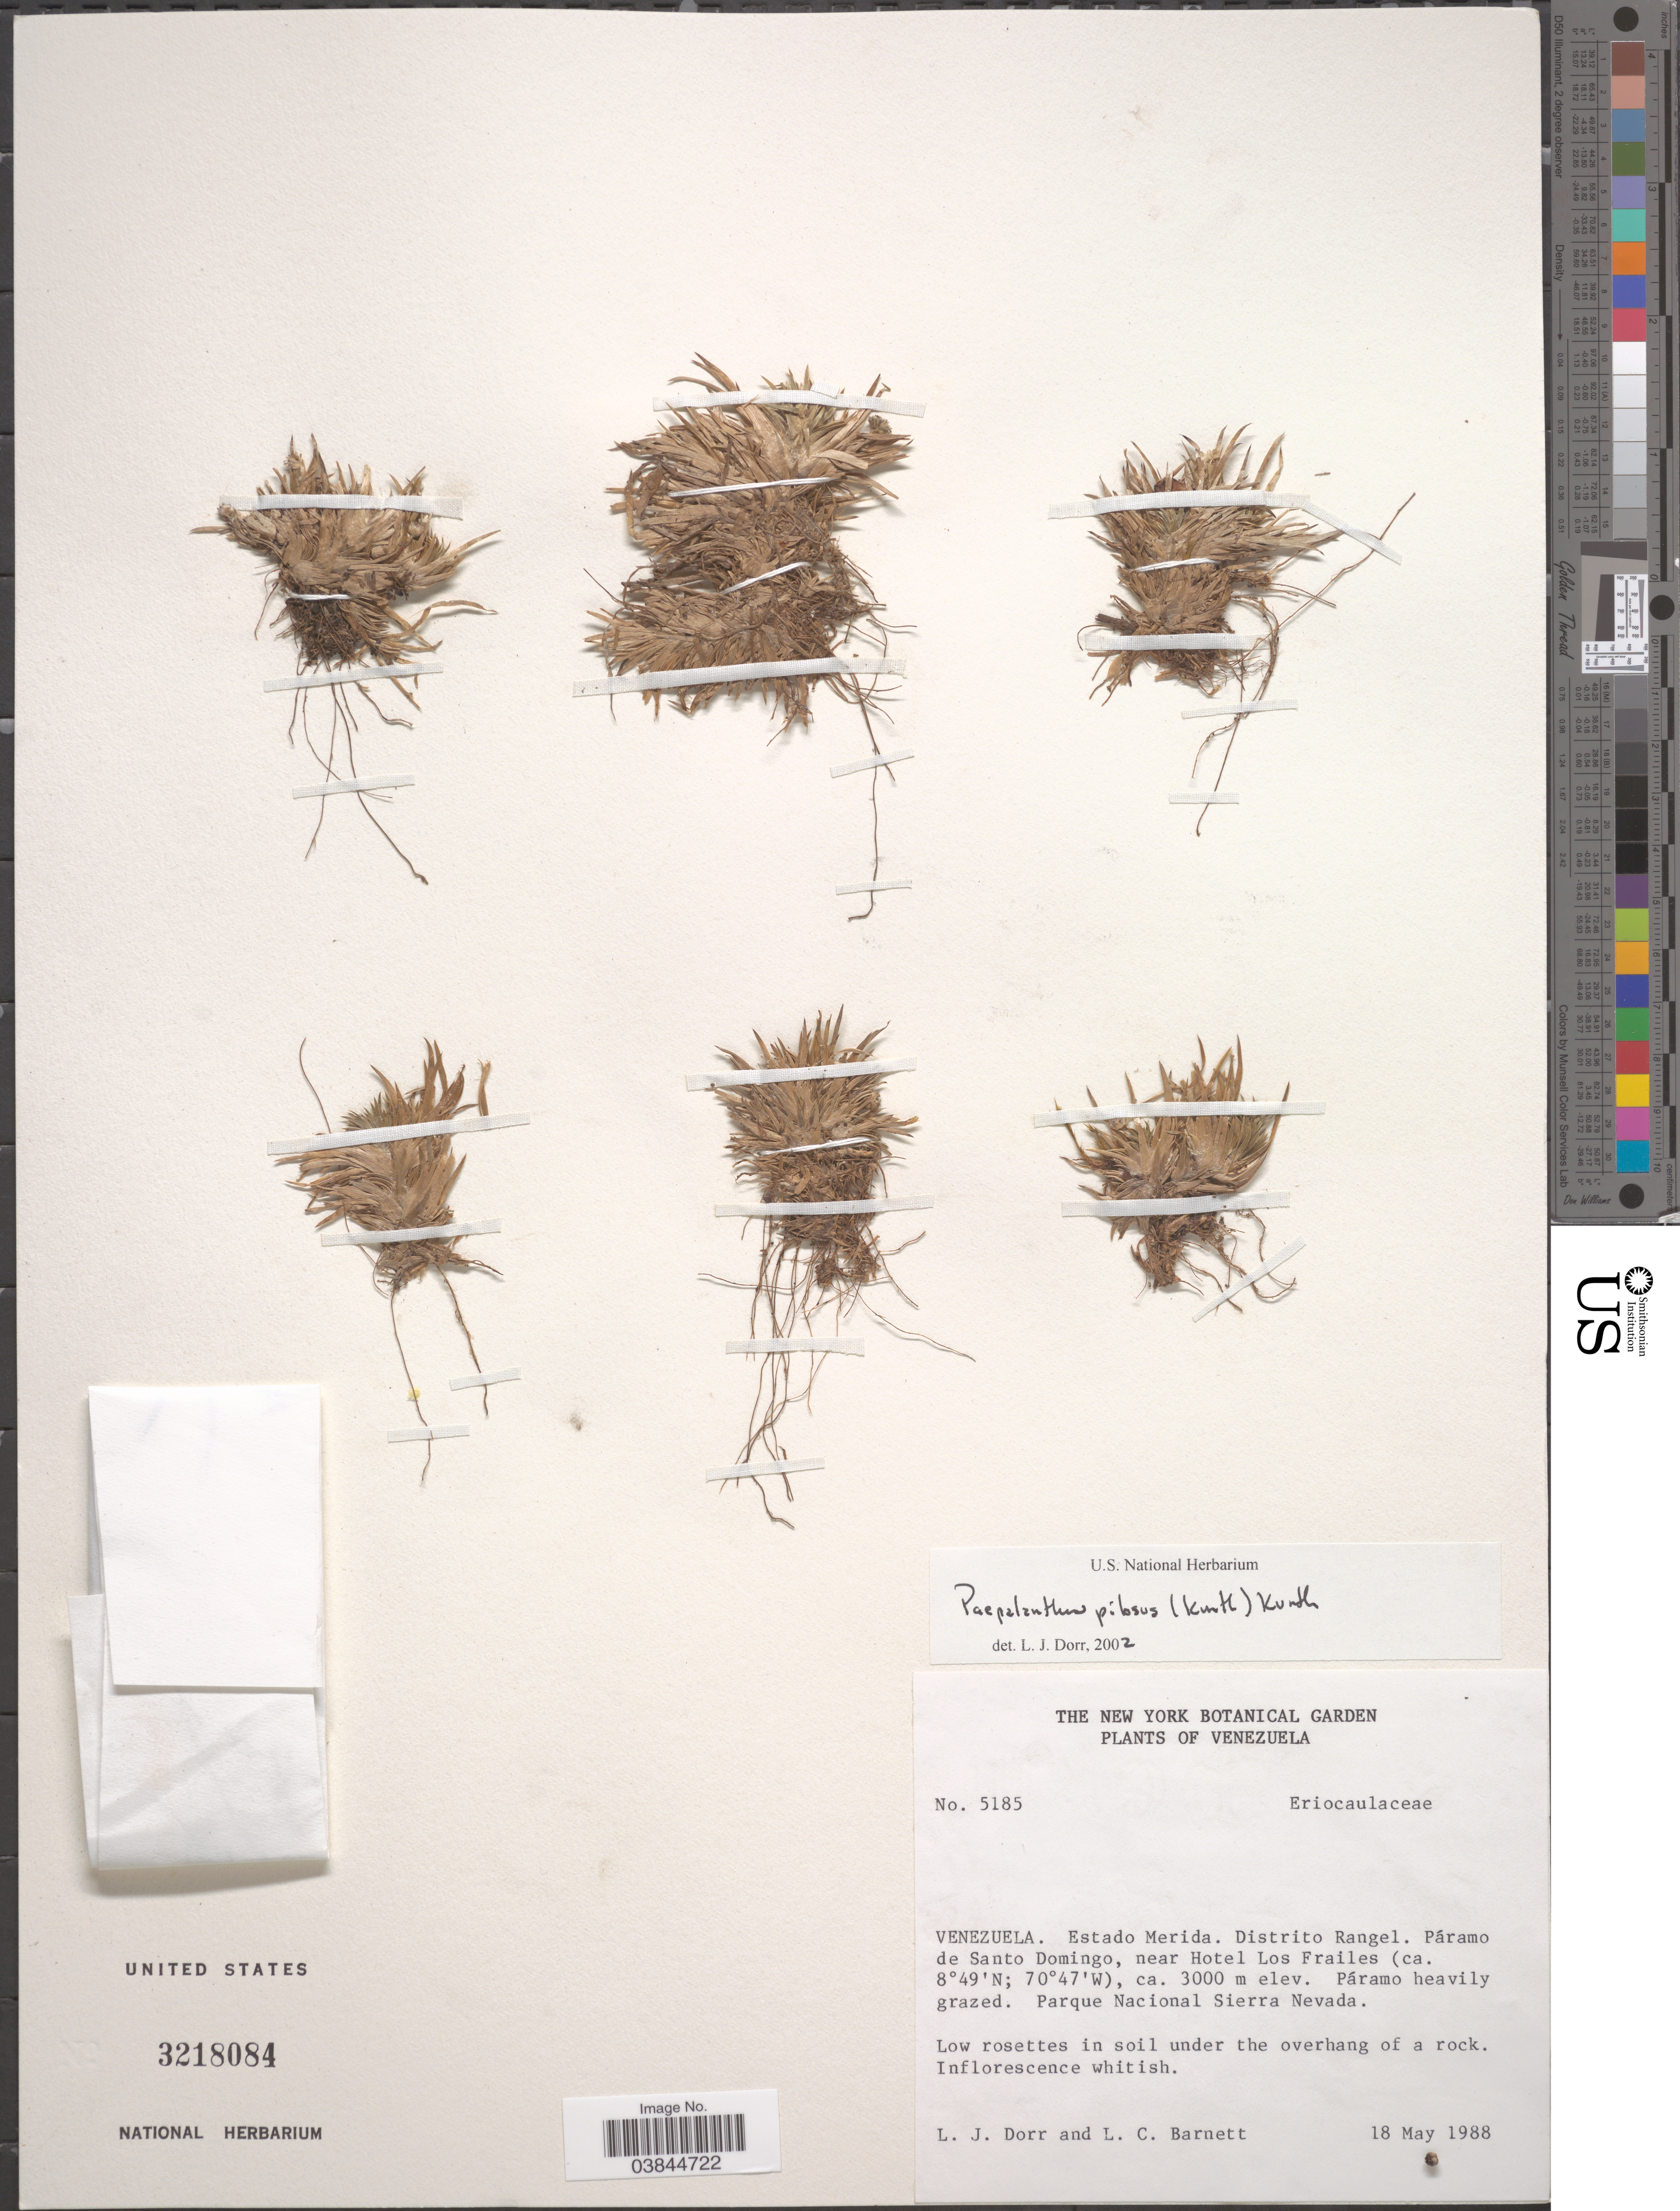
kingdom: Plantae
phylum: Tracheophyta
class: Liliopsida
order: Poales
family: Eriocaulaceae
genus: Paepalanthus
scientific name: Paepalanthus pilosus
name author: (Kunth) Kunth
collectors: L. J. Dorr & L. C. Barnett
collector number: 5185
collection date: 1988-05-18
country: Venezuela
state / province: Mérida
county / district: Rangel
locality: Páramo de Santo Domingo, near Hotel Los Frailes. Parque Nacional Sierra Nevada.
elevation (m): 3000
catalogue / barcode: US 3218084